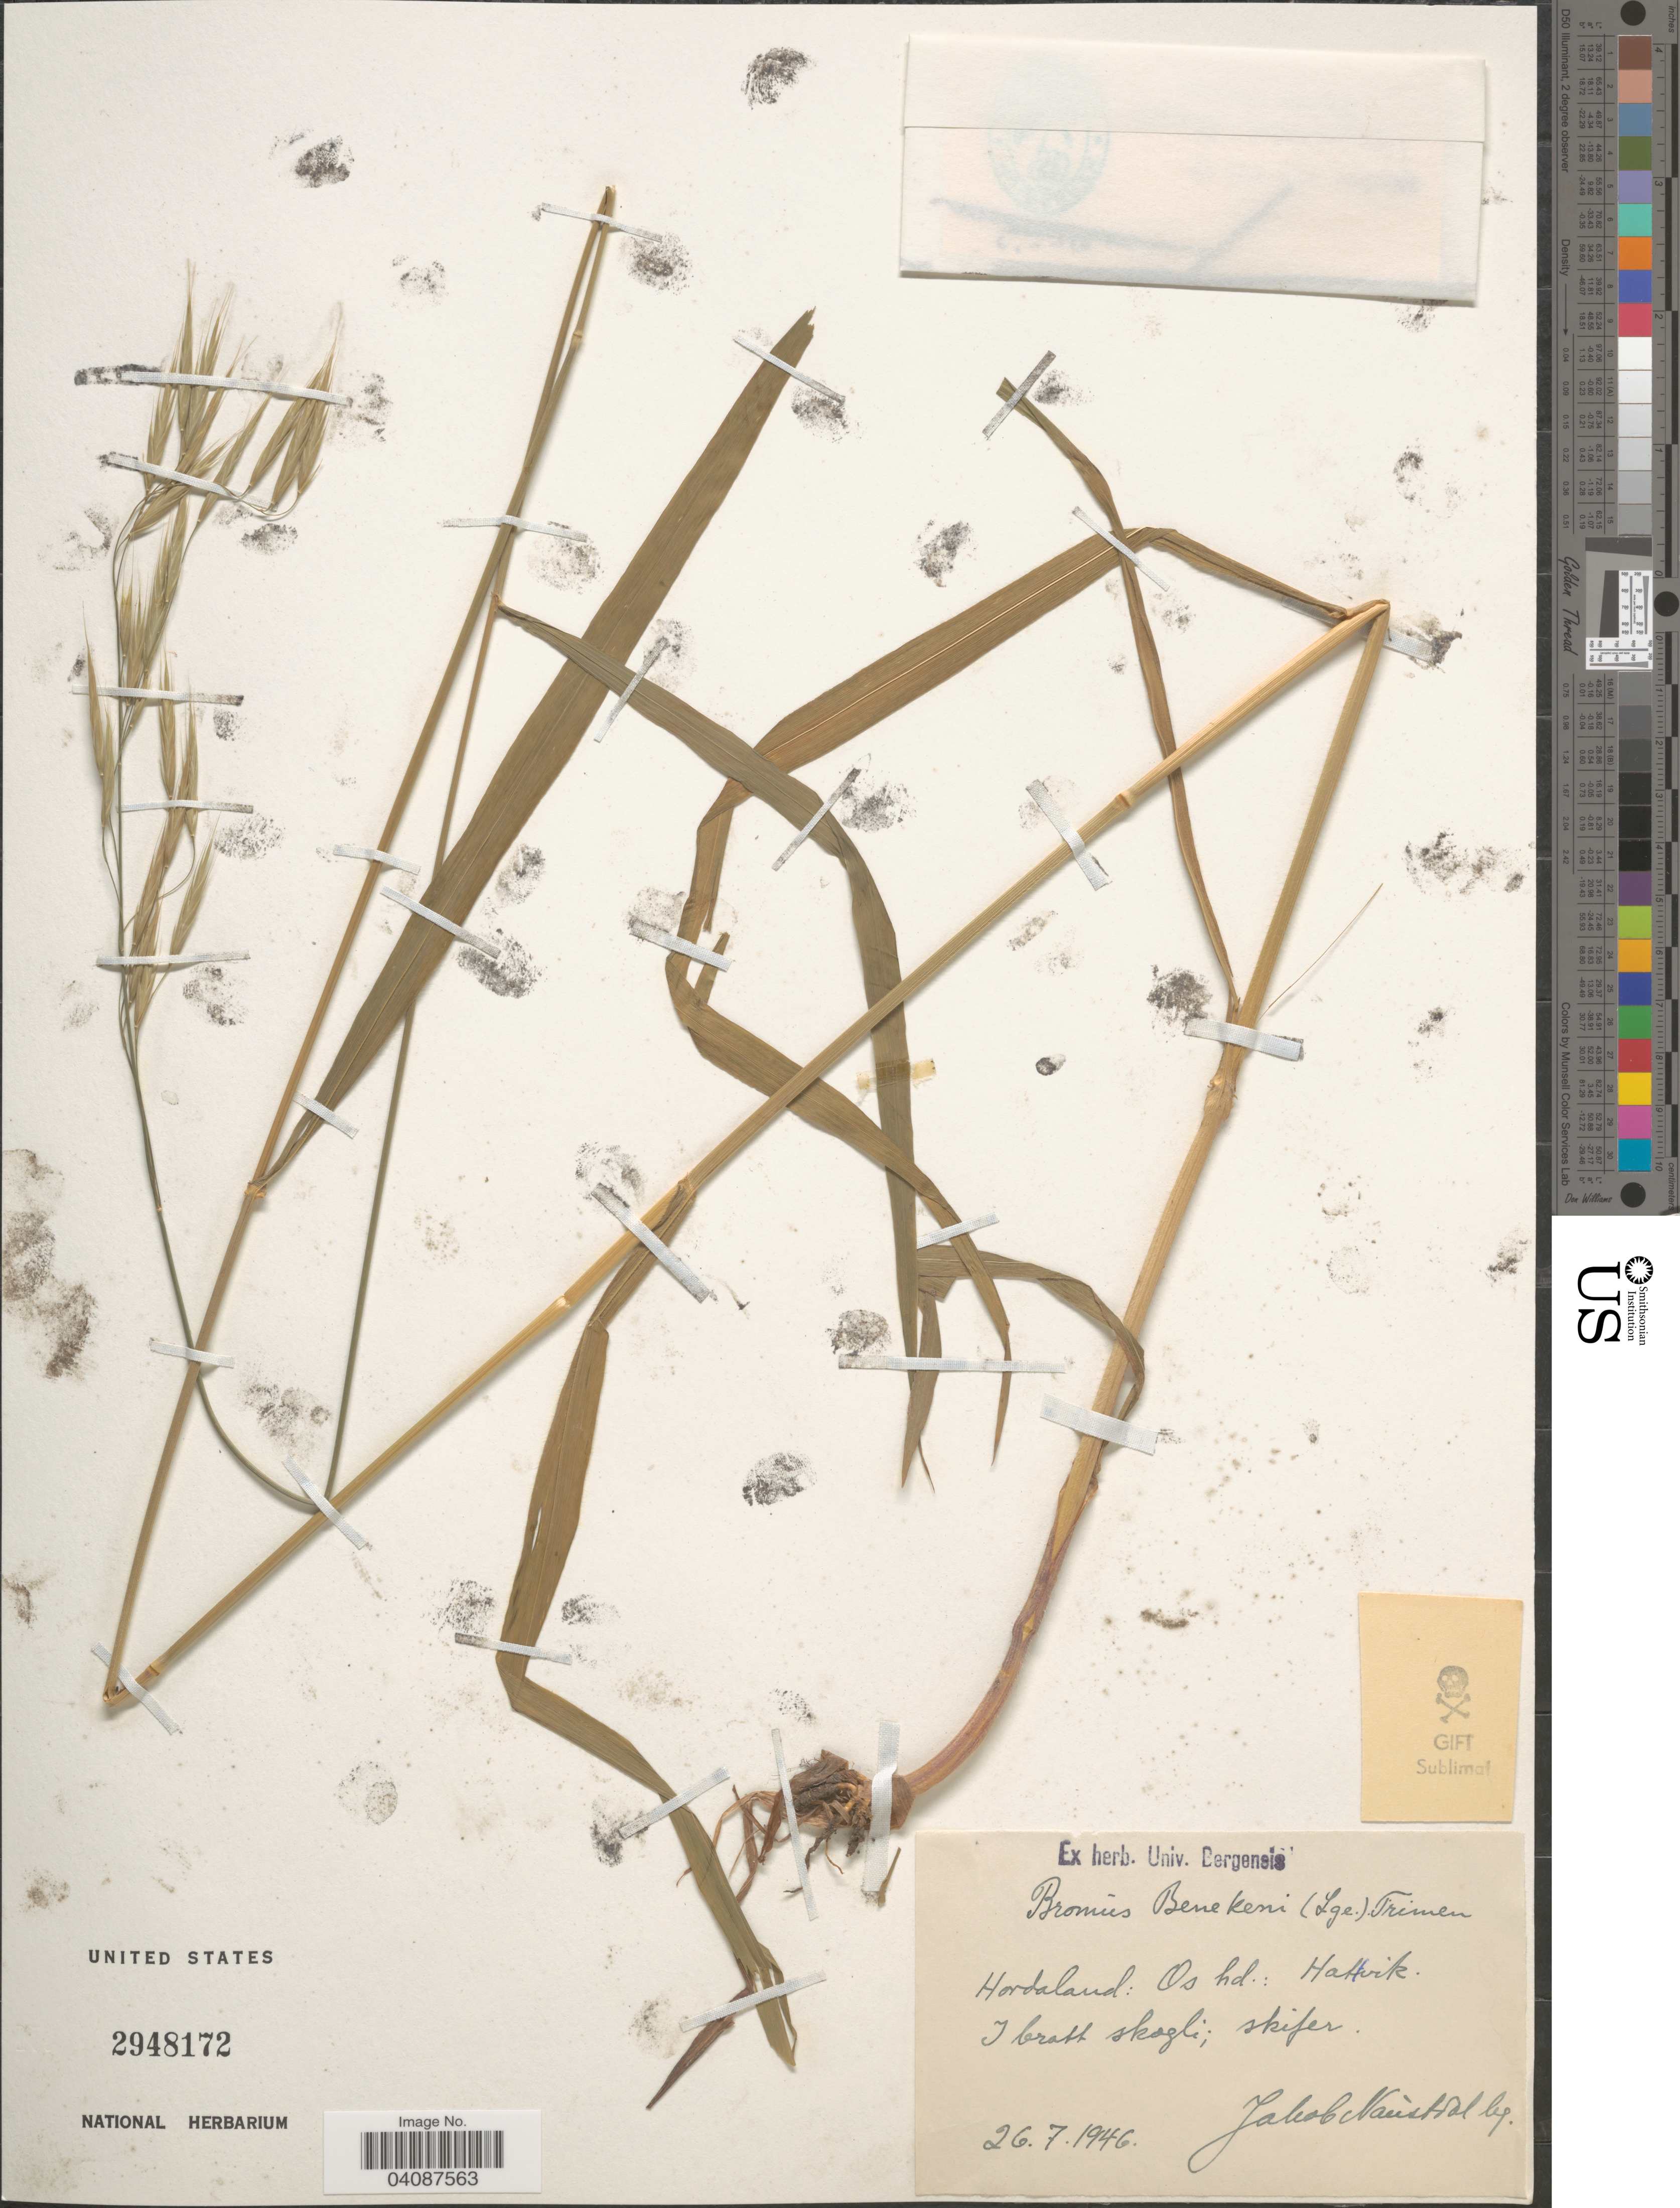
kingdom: Plantae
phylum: Tracheophyta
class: Liliopsida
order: Poales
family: Poaceae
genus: Bromus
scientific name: Bromus benekenii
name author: (Lange) Trimen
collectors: J. Naustdal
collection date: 1946-07-26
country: Norway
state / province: Hordaland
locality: Os hd: Hattvik. I bratt skogli; skifer.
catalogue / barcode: US 2948172